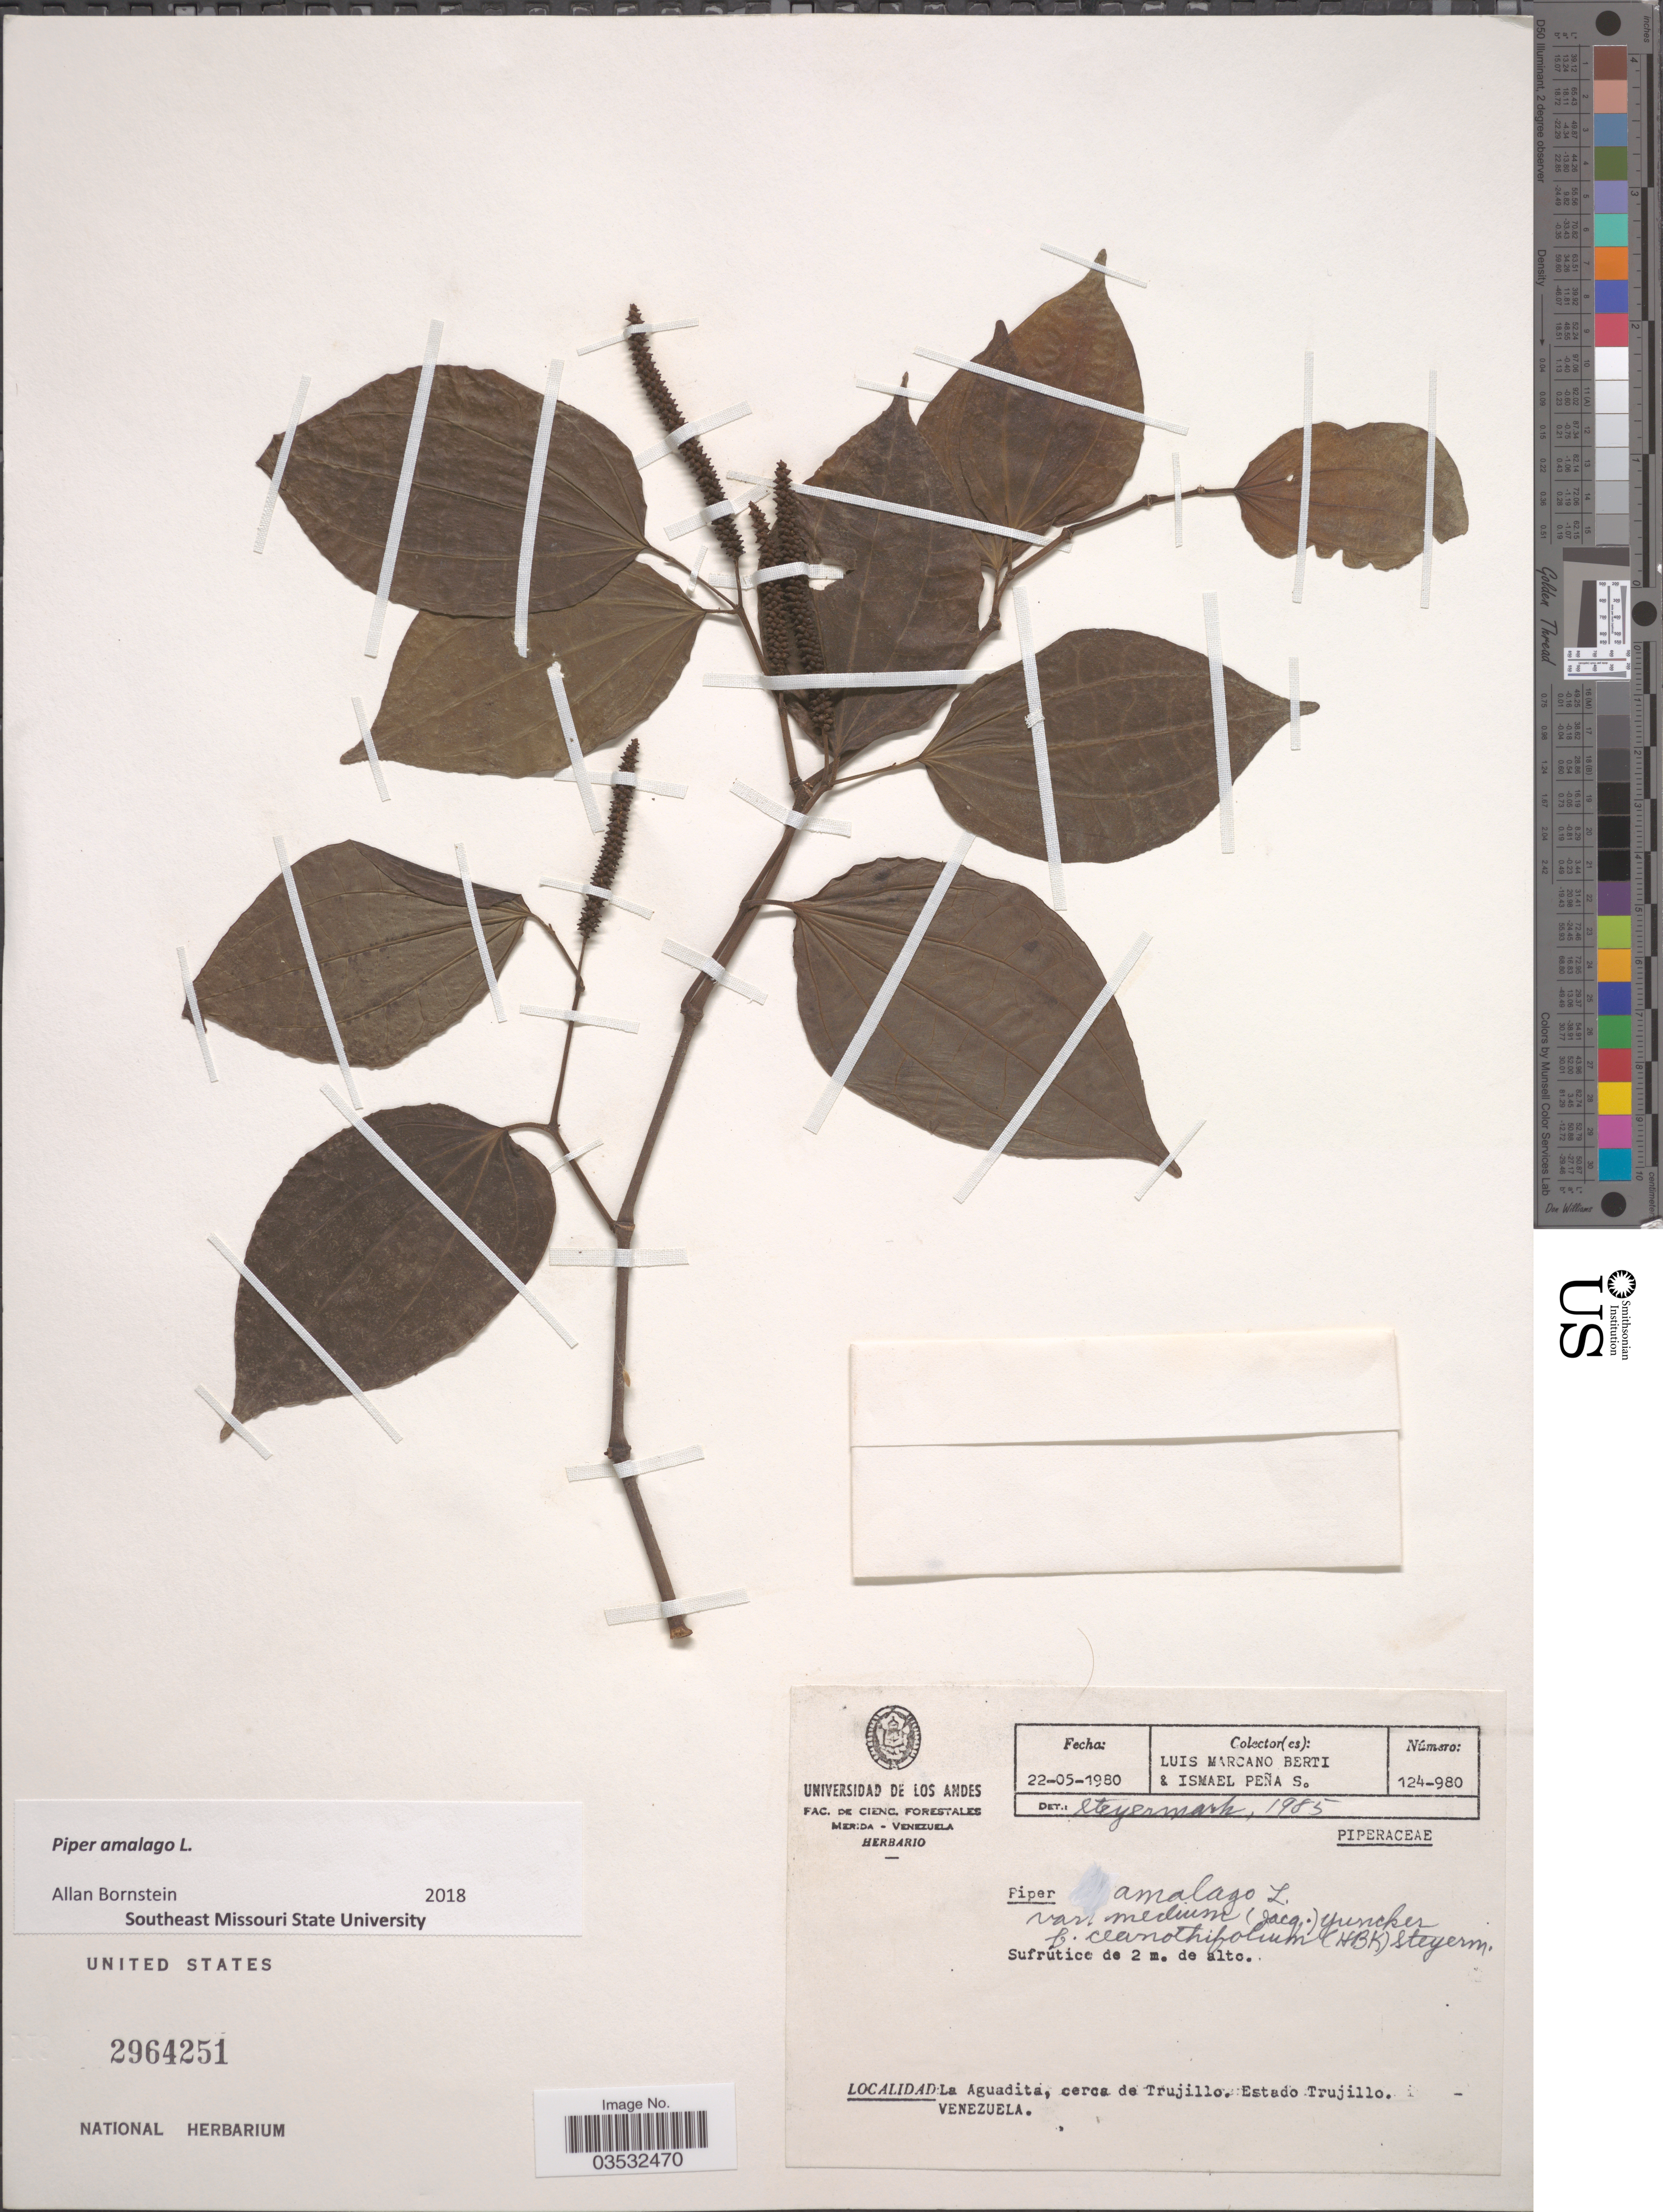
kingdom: Plantae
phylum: Tracheophyta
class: Magnoliopsida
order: Piperales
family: Piperaceae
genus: Piper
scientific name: Piper amalago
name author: L.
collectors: L. Marcano-Berti & I. Peña S.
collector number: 124-980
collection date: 1980-05-22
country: Venezuela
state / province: Trujillo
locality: La Aguadita, cerca de Trujillo.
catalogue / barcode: US 2964251